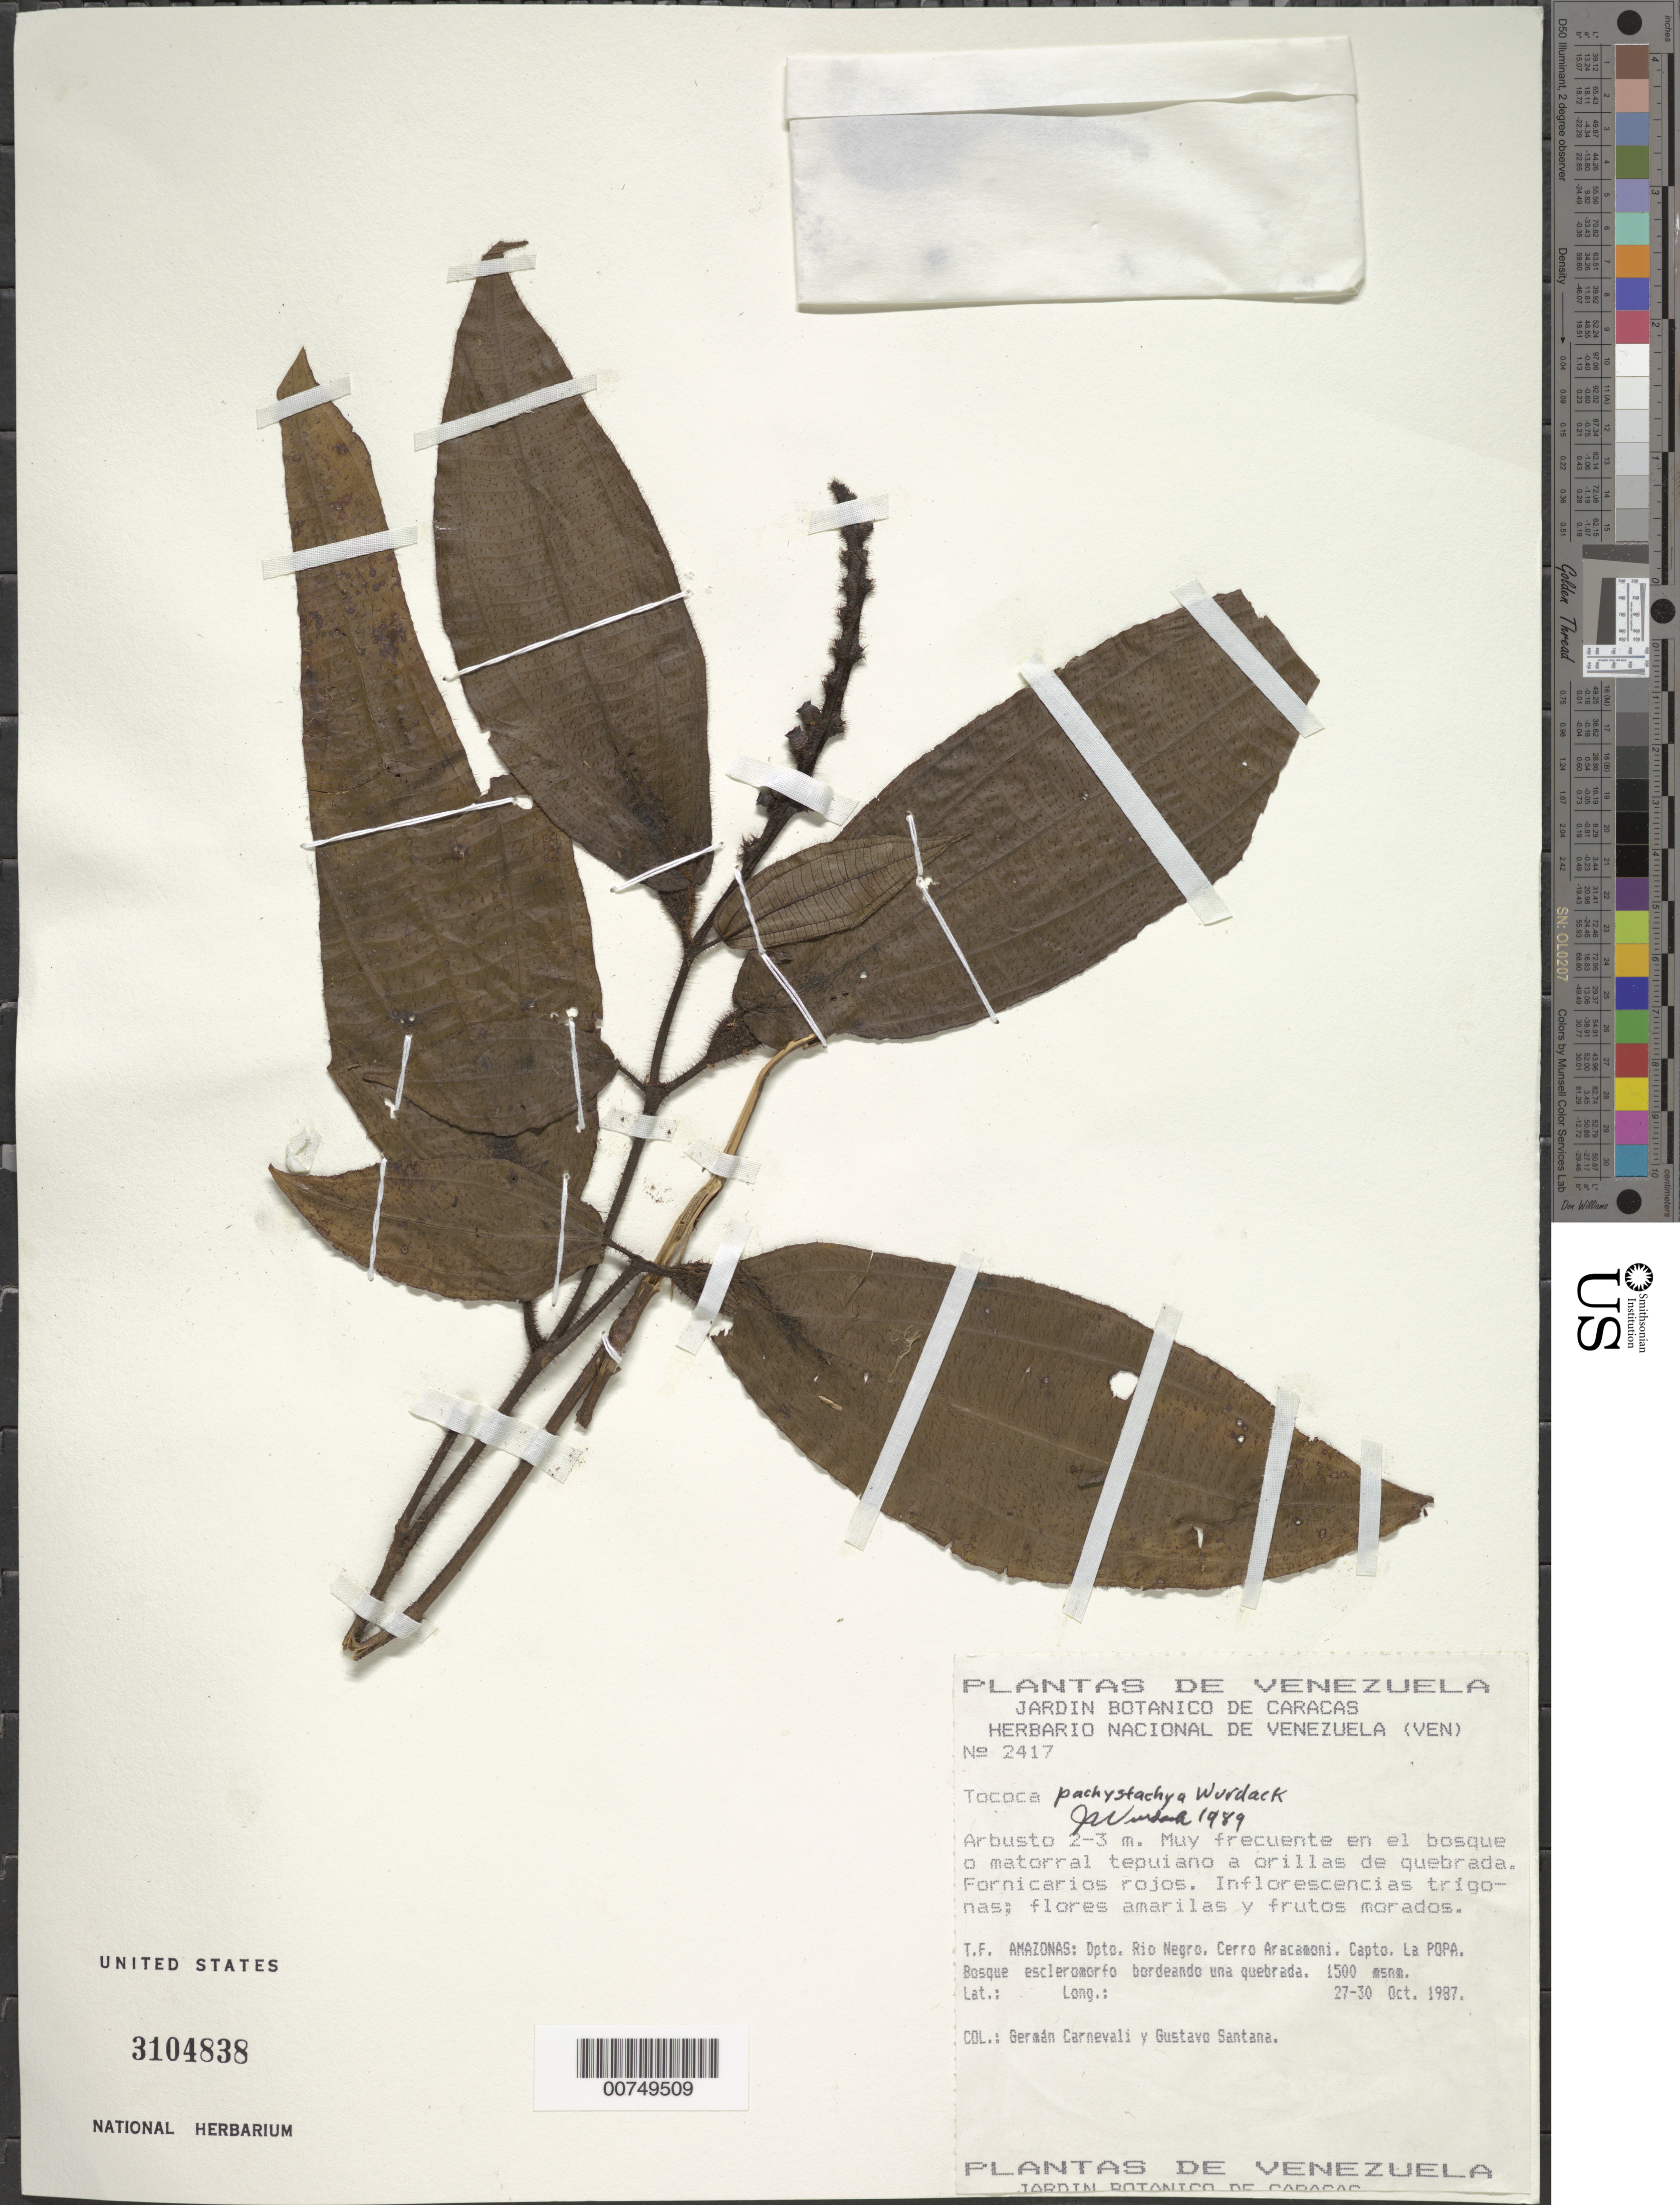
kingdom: Plantae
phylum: Tracheophyta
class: Magnoliopsida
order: Myrtales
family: Melastomataceae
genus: Tococa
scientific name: Tococa pachystachya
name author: Wurdack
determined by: Wurdack, John J., (US), US (UNITED STATES)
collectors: G. Carnevali & G. Santana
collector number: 2417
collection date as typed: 27-Oct-87 to 30-Oct-87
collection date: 1987-10-27/1987-10-30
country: Venezuela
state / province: Amazonas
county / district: Río Negro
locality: Cerro Aracamoni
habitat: Bosque escleromorfo bordeando una quebrada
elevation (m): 1500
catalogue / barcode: US 3104838